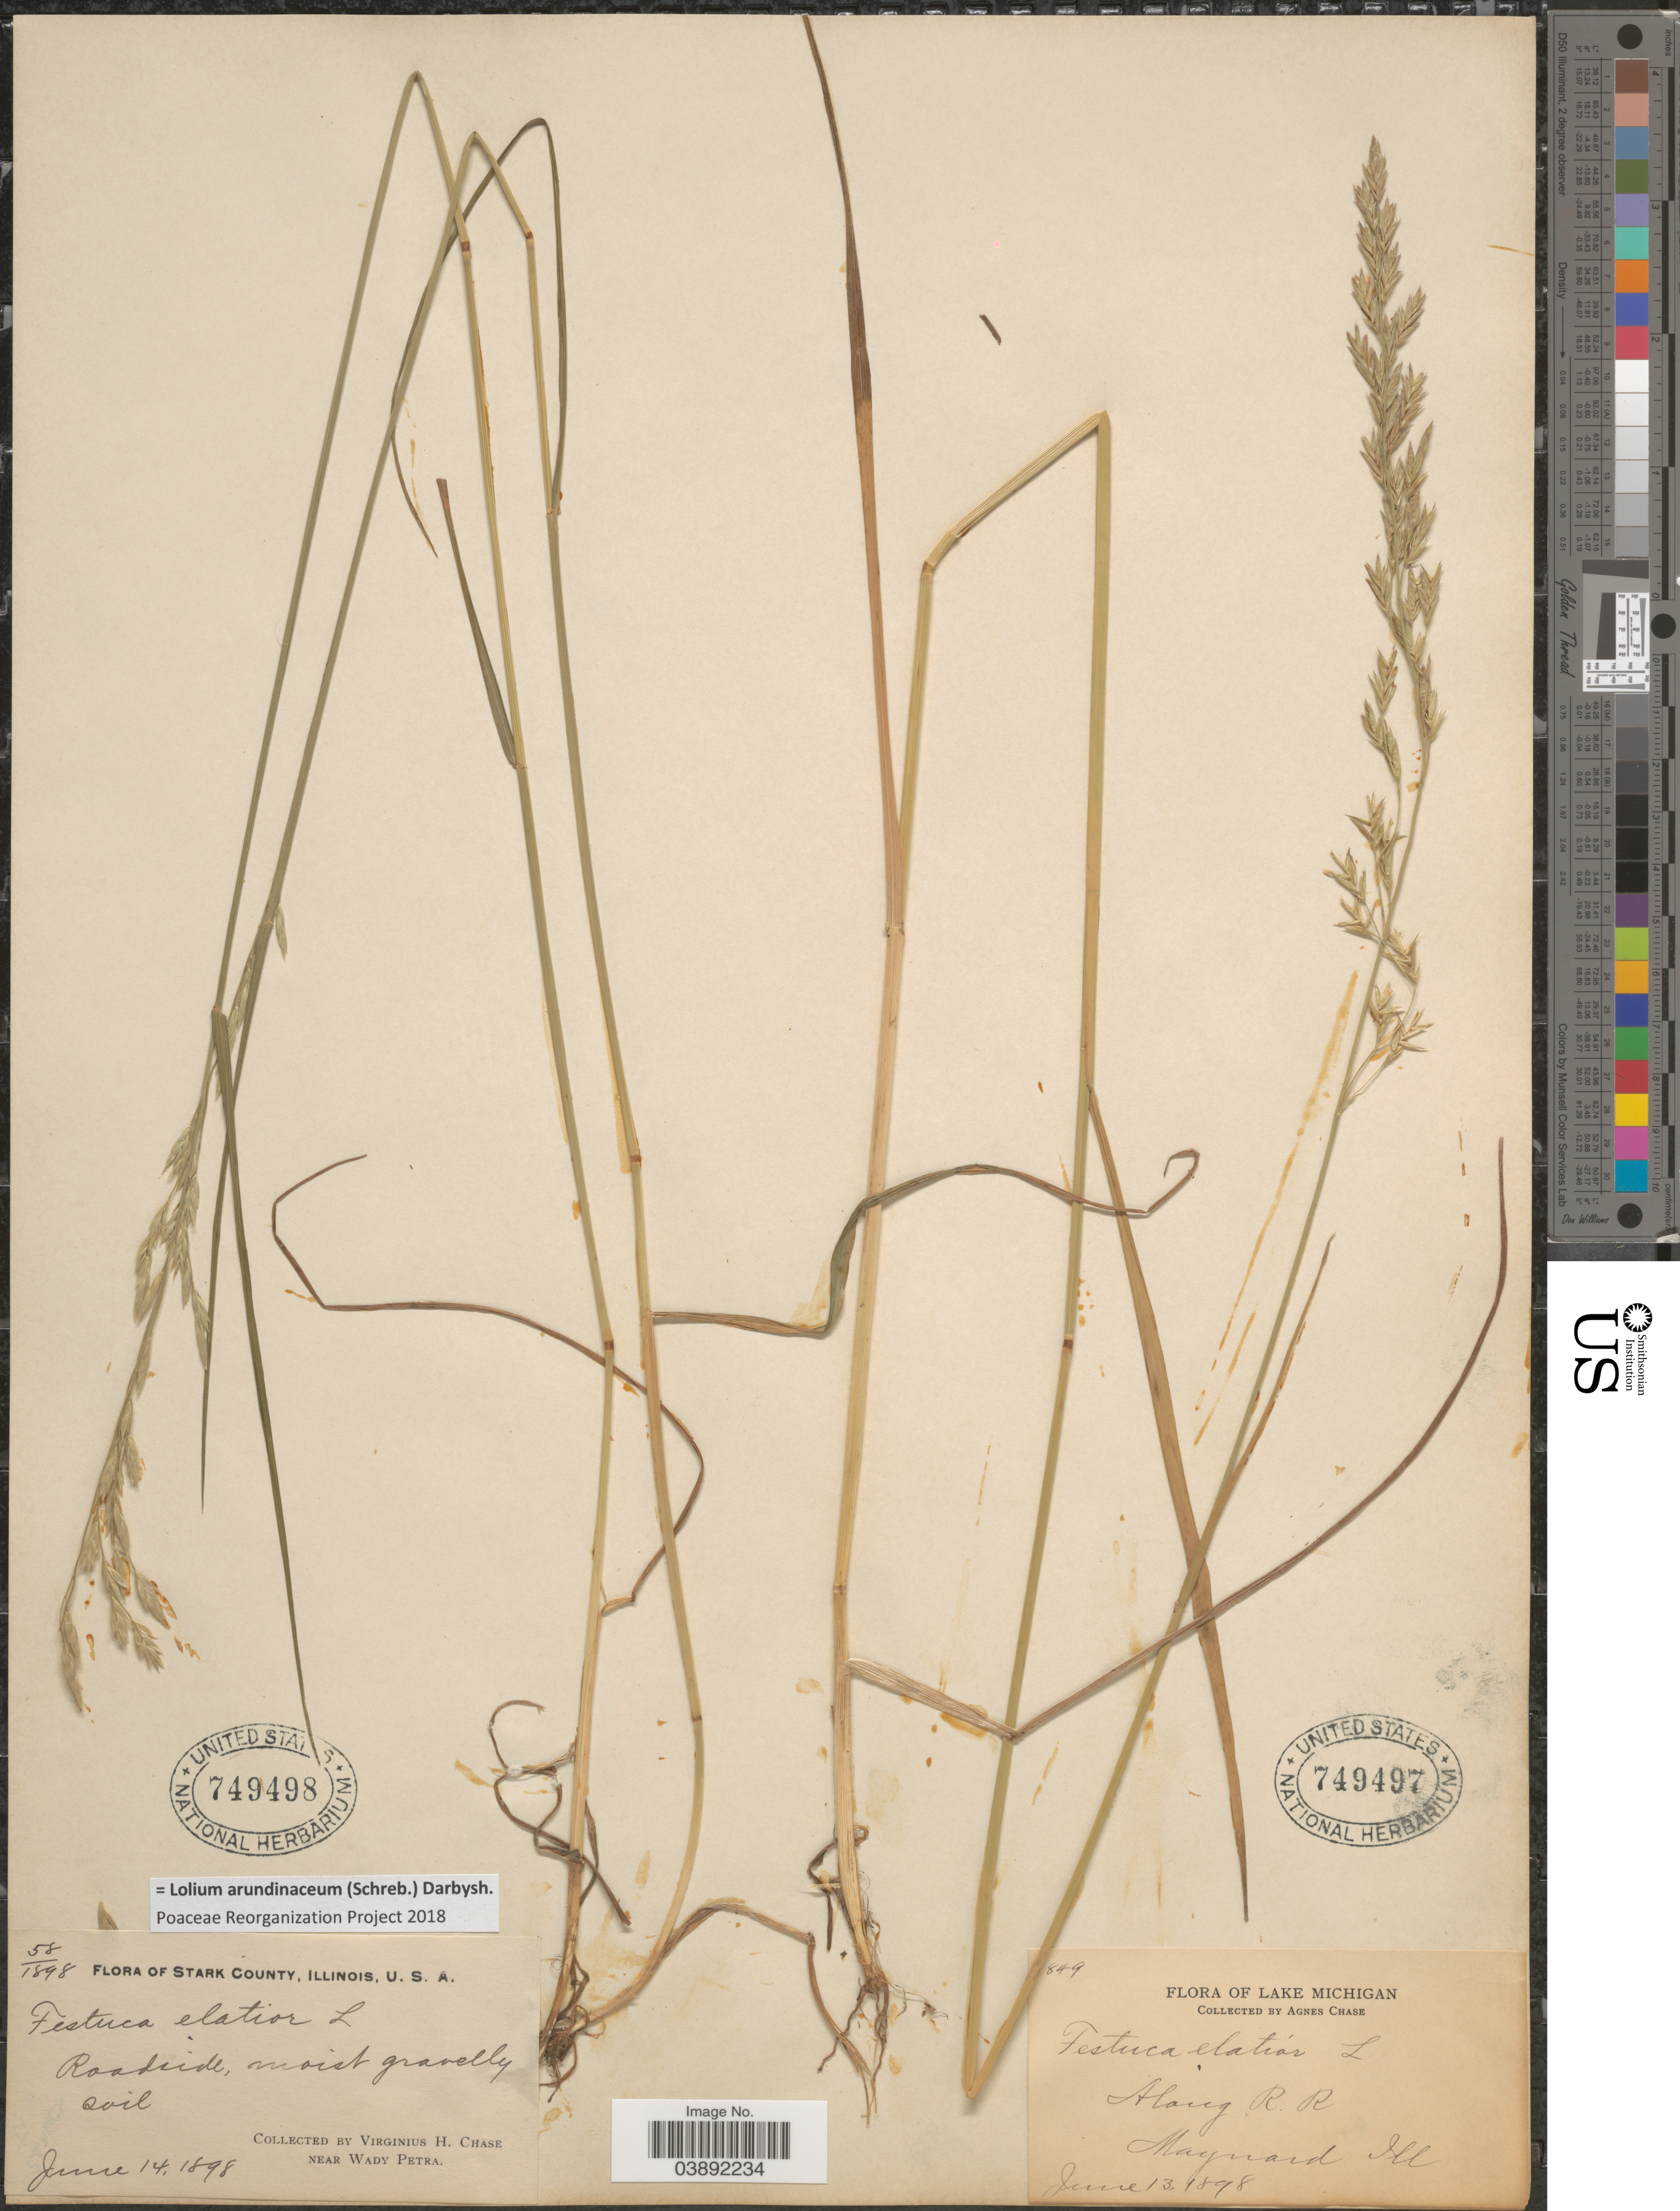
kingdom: Plantae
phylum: Tracheophyta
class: Liliopsida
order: Poales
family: Poaceae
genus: Lolium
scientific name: Lolium arundinaceum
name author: (Schreb.) Darbysh.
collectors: A. Chase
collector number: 849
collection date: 1898-06-13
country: United States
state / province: Illinois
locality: Lake Michigan. Along R.R Maynard.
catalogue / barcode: US 749497-2